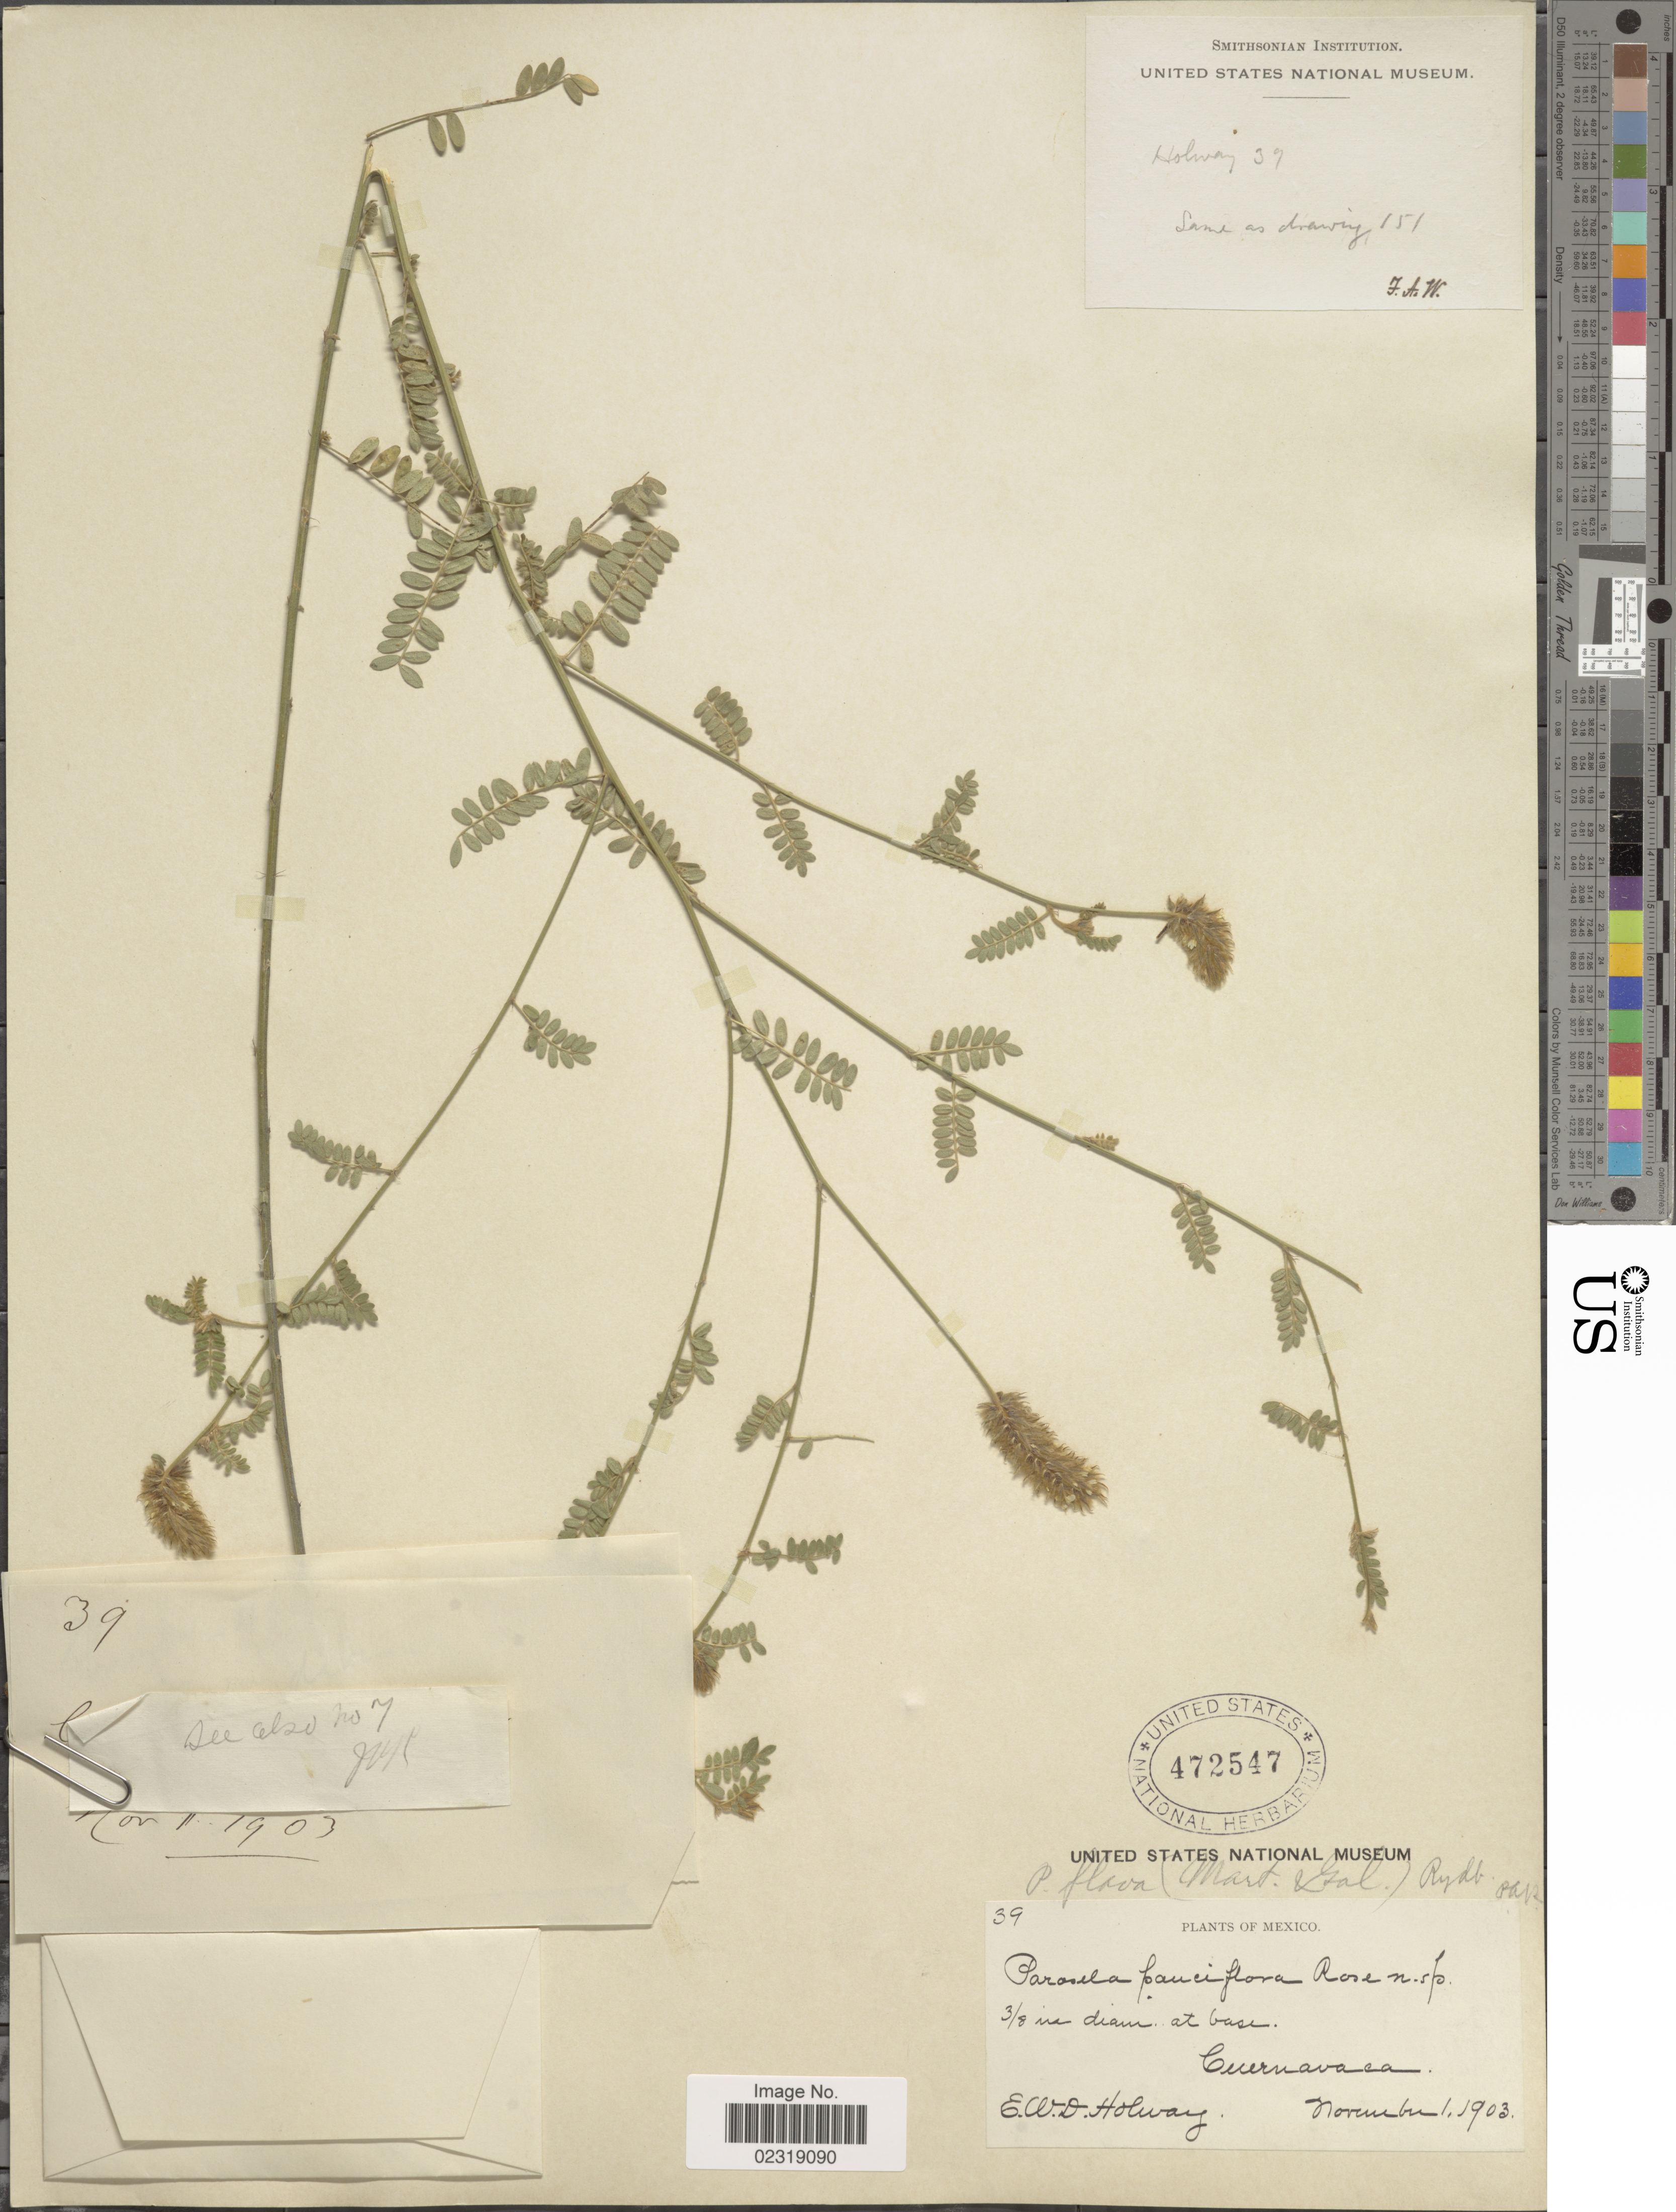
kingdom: Plantae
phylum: Tracheophyta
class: Magnoliopsida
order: Fabales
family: Fabaceae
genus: Dalea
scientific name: Dalea elata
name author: Hook. & Arn.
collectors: E. W. D. Holway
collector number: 39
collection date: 1903-11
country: Mexico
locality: Mexico, Cuernavaca,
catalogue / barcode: US 472547